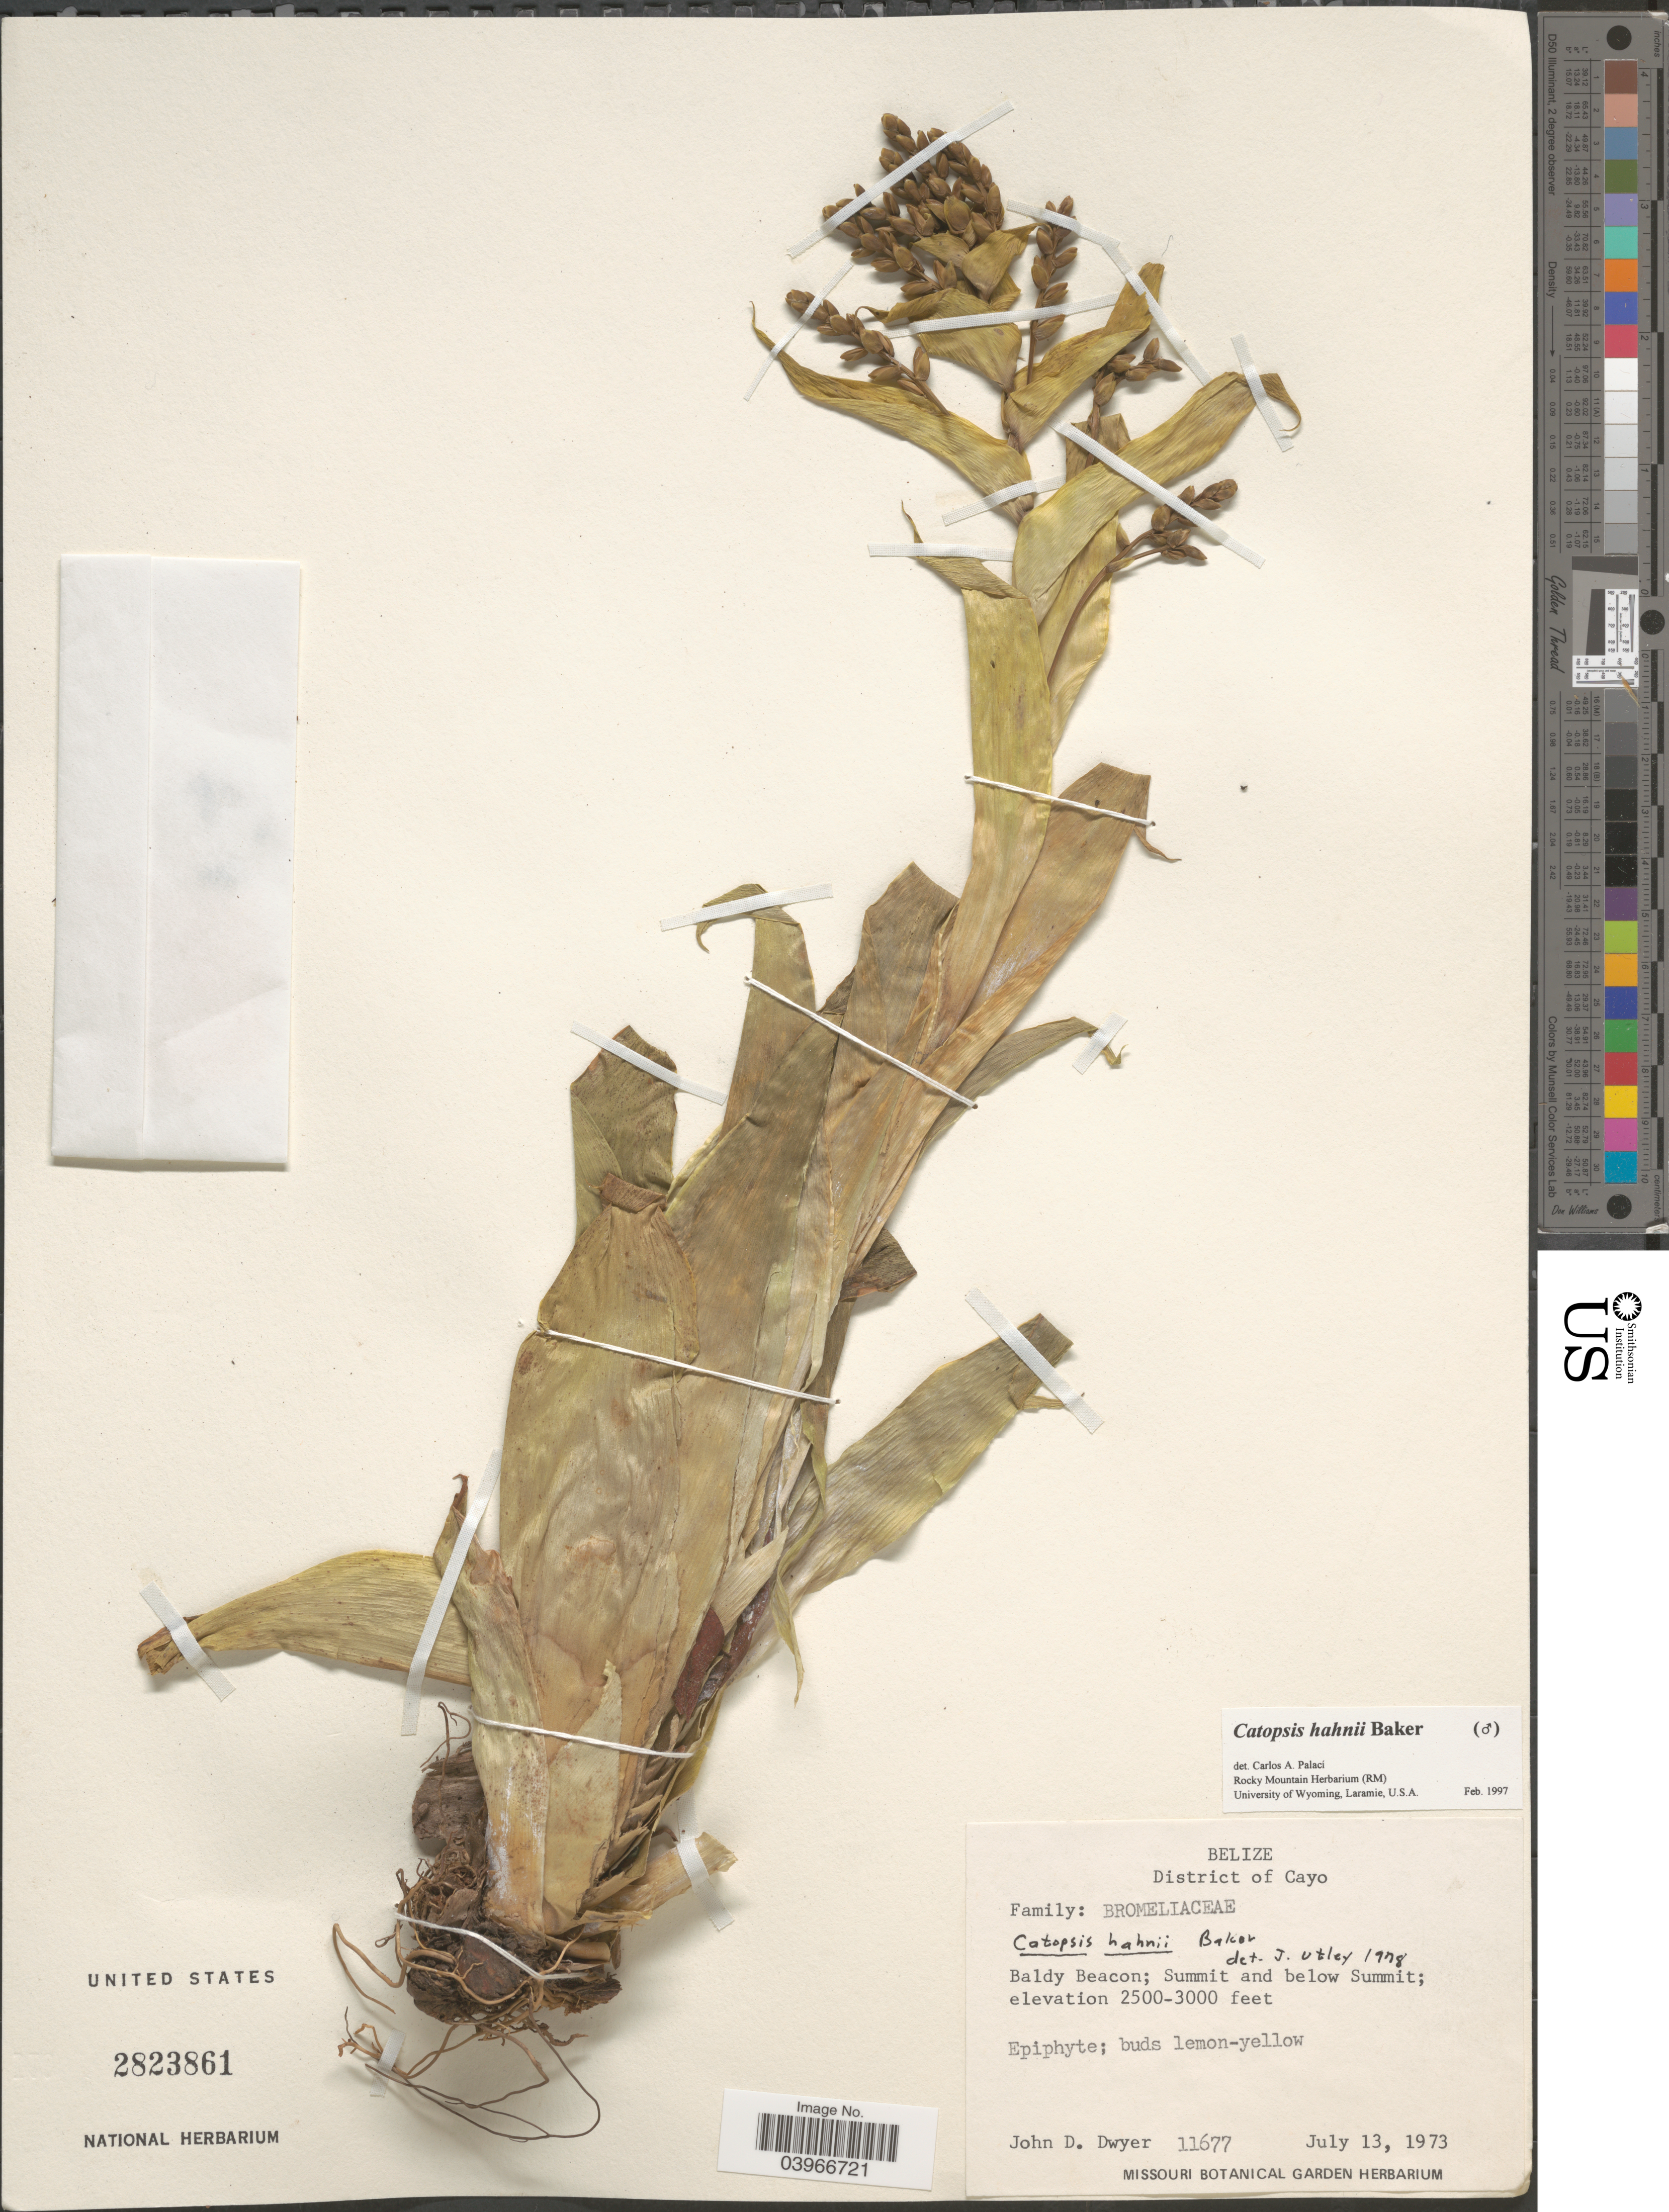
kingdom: Plantae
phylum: Tracheophyta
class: Liliopsida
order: Poales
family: Bromeliaceae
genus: Catopsis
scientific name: Catopsis hahnii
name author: Baker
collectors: J. D. Dwyer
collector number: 11677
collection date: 1973-07-13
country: Belize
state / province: Cayo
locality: District of Cayo. Baldy Beacon; Summit and below Summit.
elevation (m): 762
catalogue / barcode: US 2823861